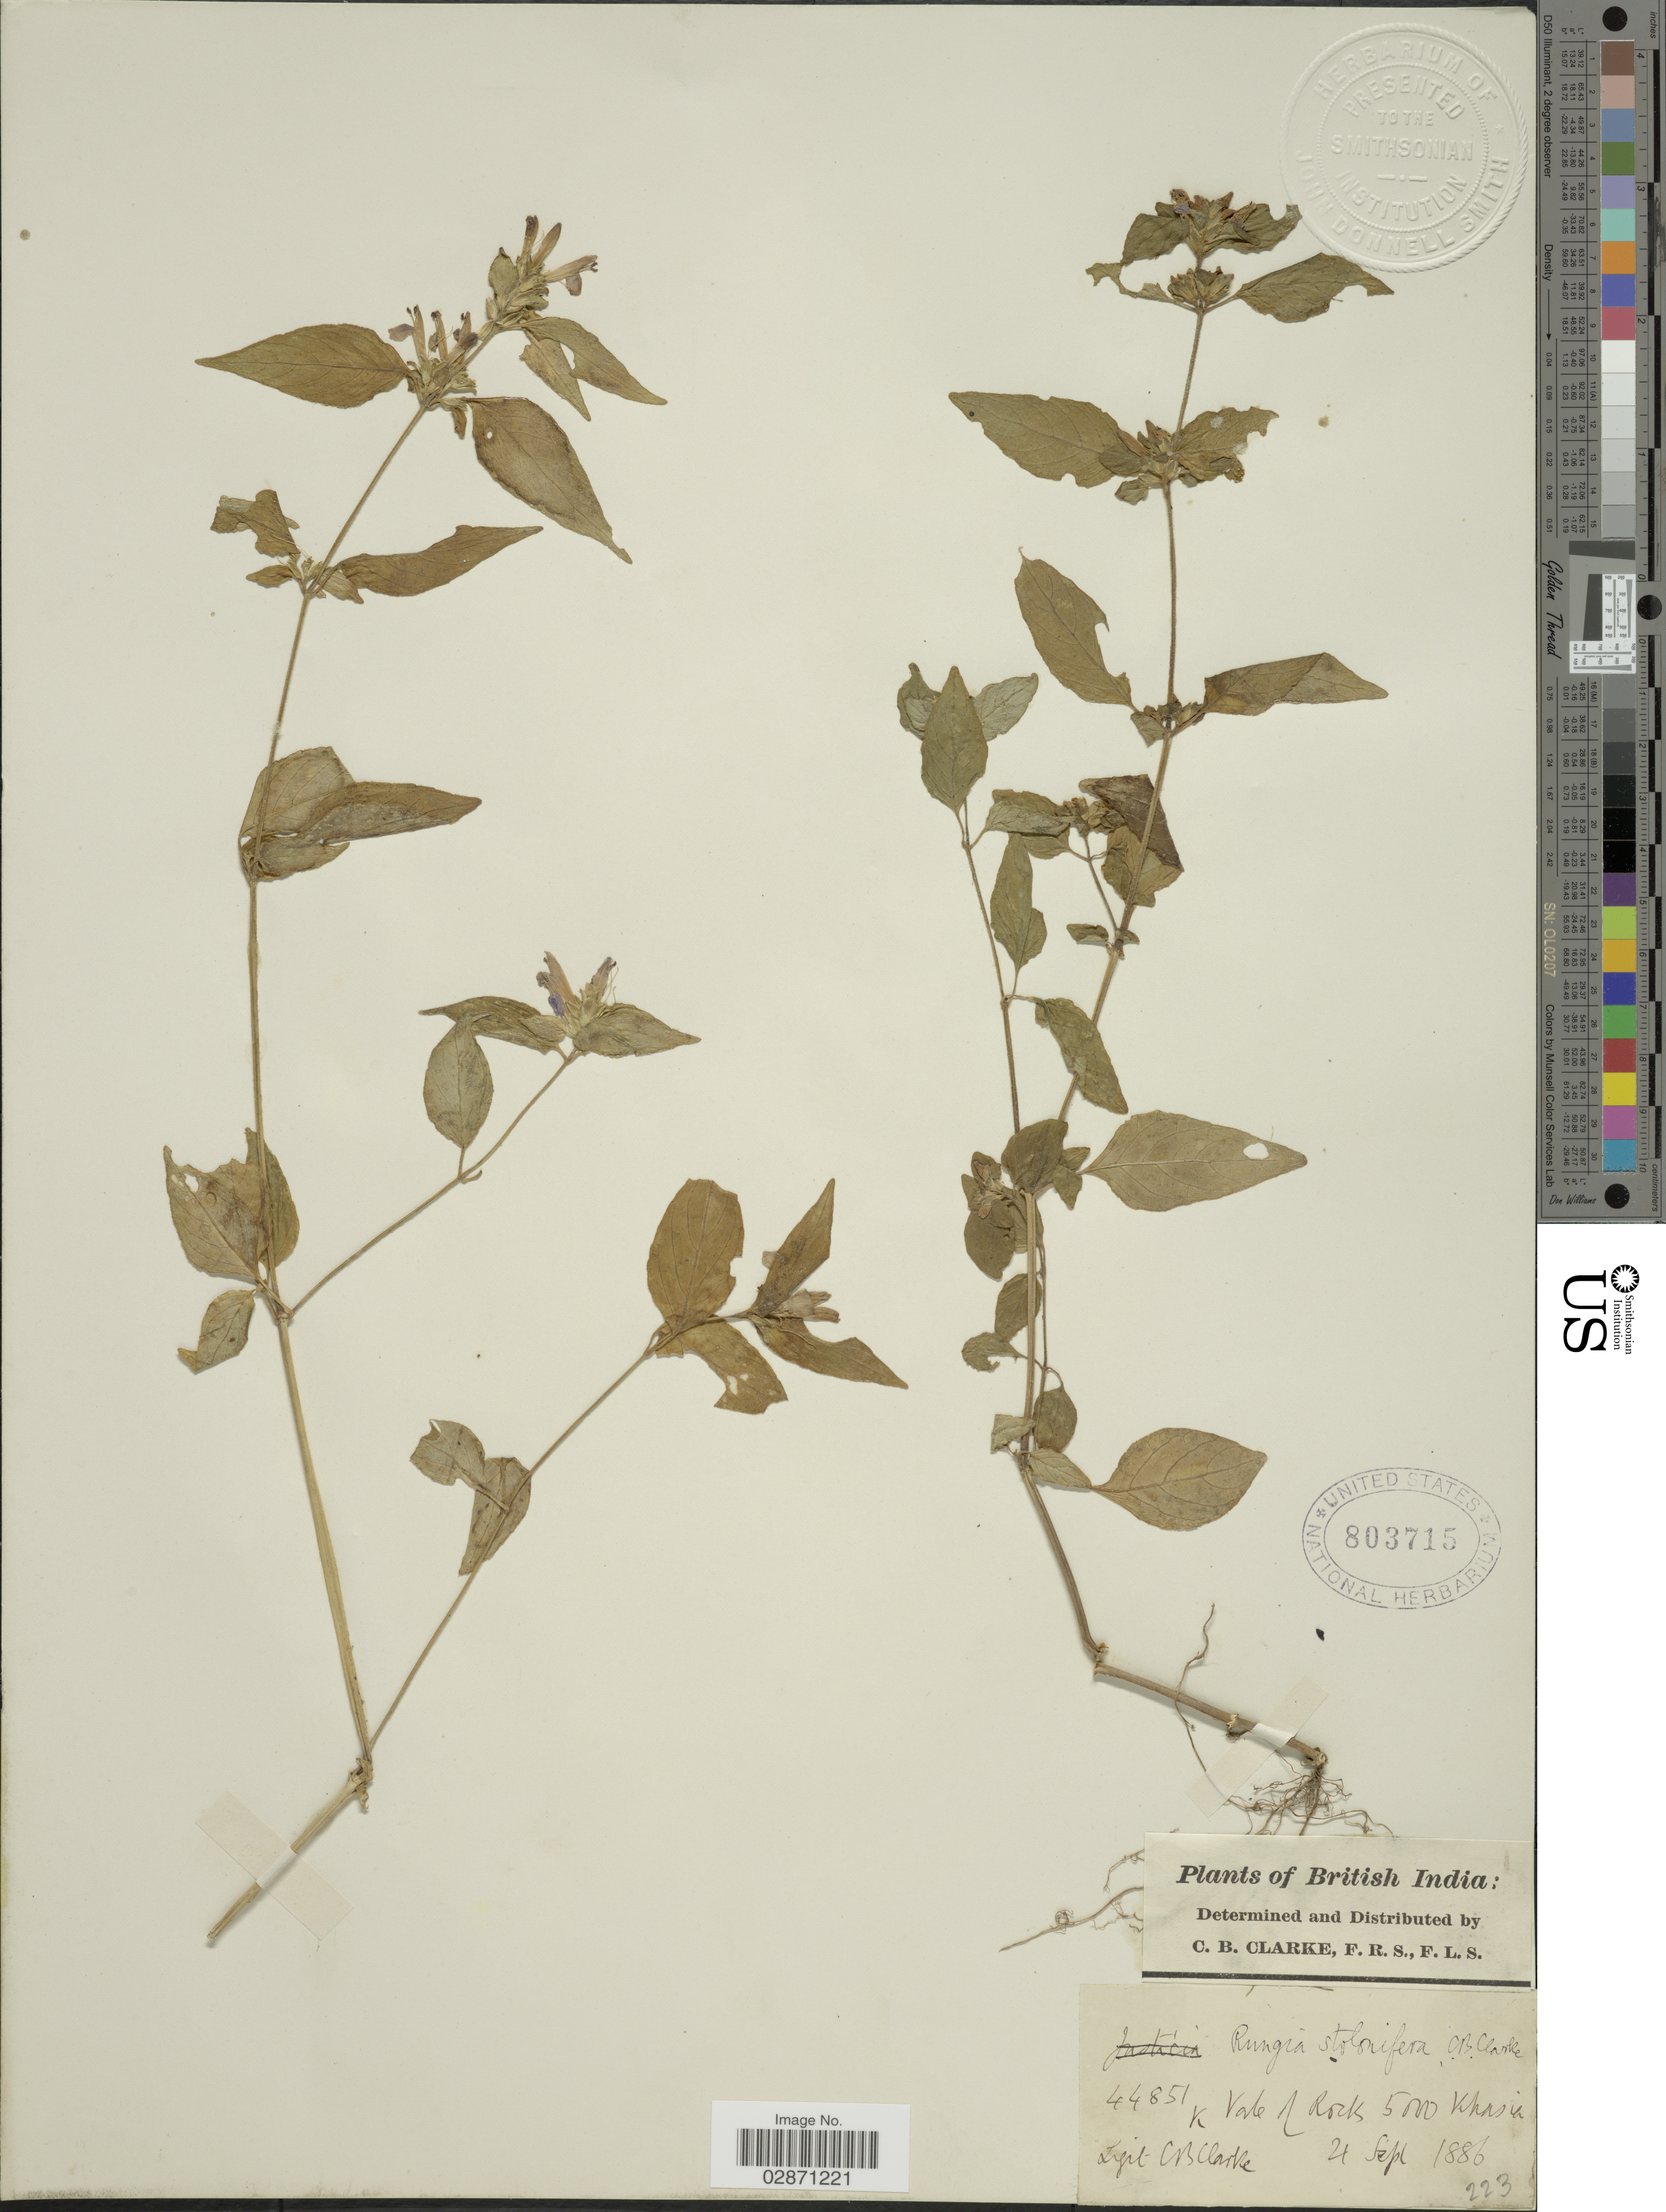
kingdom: Plantae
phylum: Tracheophyta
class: Magnoliopsida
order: Lamiales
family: Acanthaceae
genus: Rungia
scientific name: Rungia stolonifera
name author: C.B. Clarke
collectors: C. B. Clarke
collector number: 44851K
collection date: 1886-09-21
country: India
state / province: Meghalaya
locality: British India. Vale of Rock. Khasia.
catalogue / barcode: US 803715